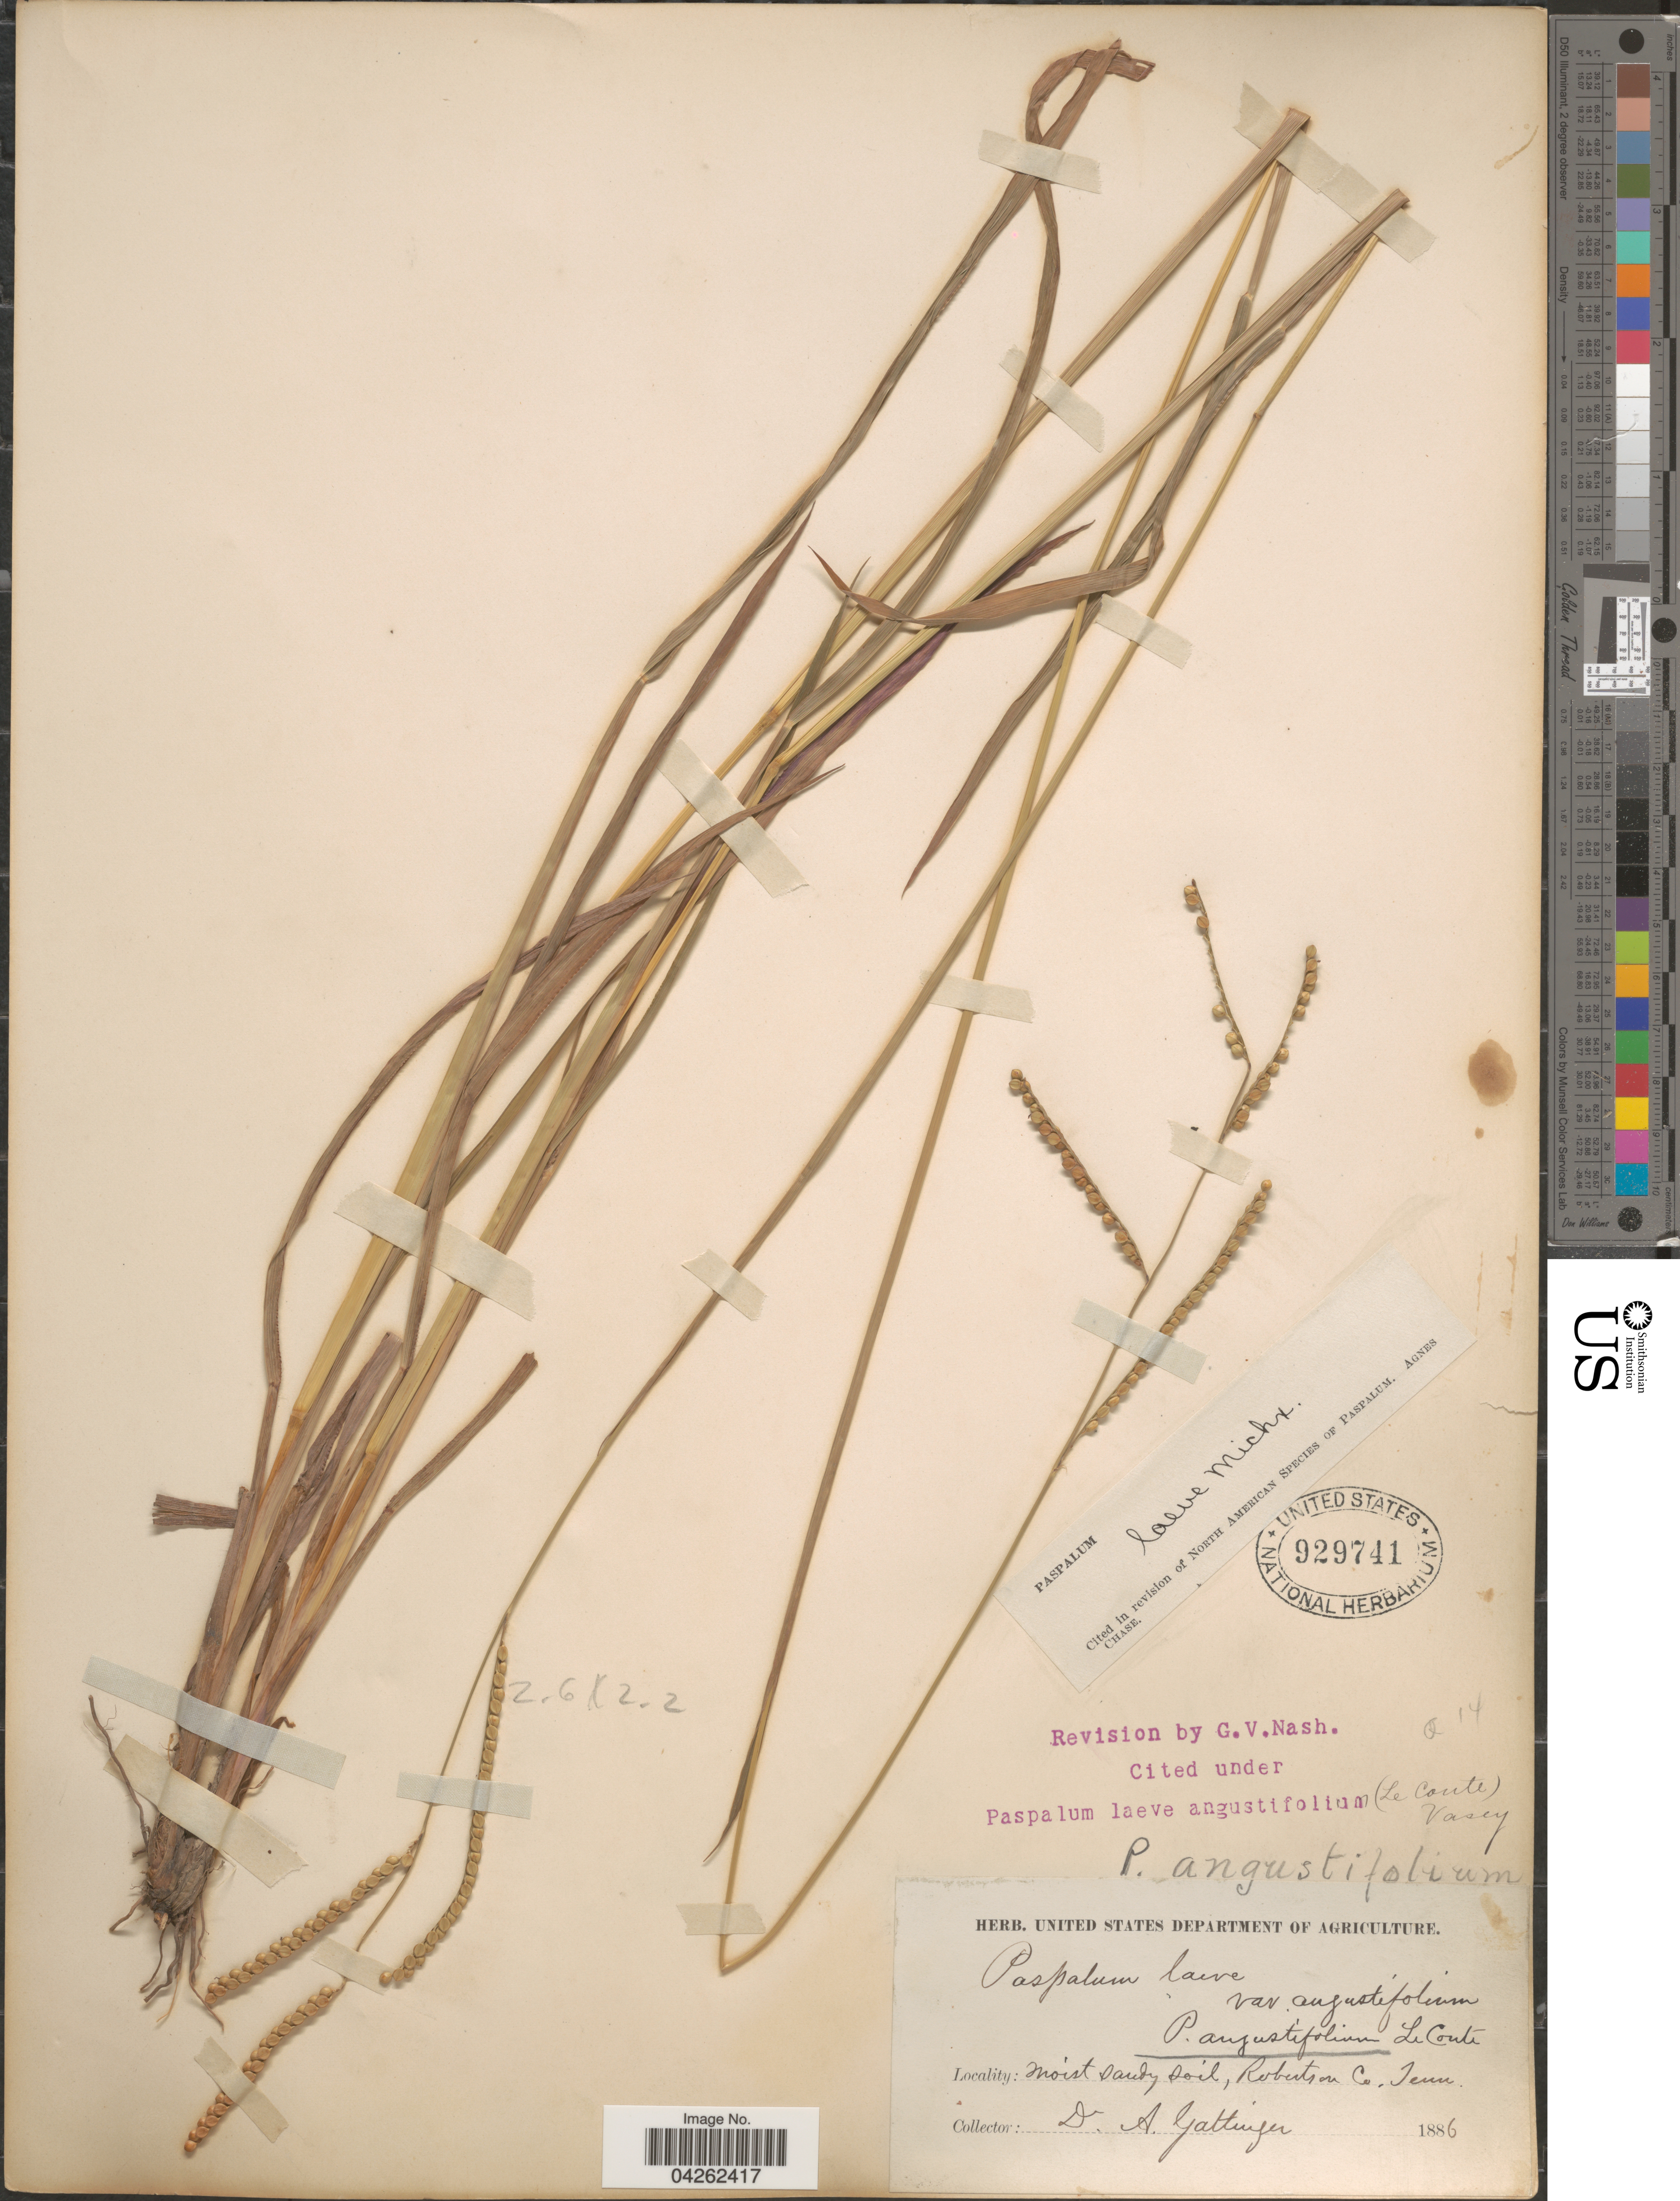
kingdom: Plantae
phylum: Tracheophyta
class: Liliopsida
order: Poales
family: Poaceae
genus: Paspalum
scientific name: Paspalum laeve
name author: Michx.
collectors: A. Gattinger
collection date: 1886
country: United States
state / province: Tennessee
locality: Moist sandy soil, Robertson Co.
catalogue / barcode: US 929741